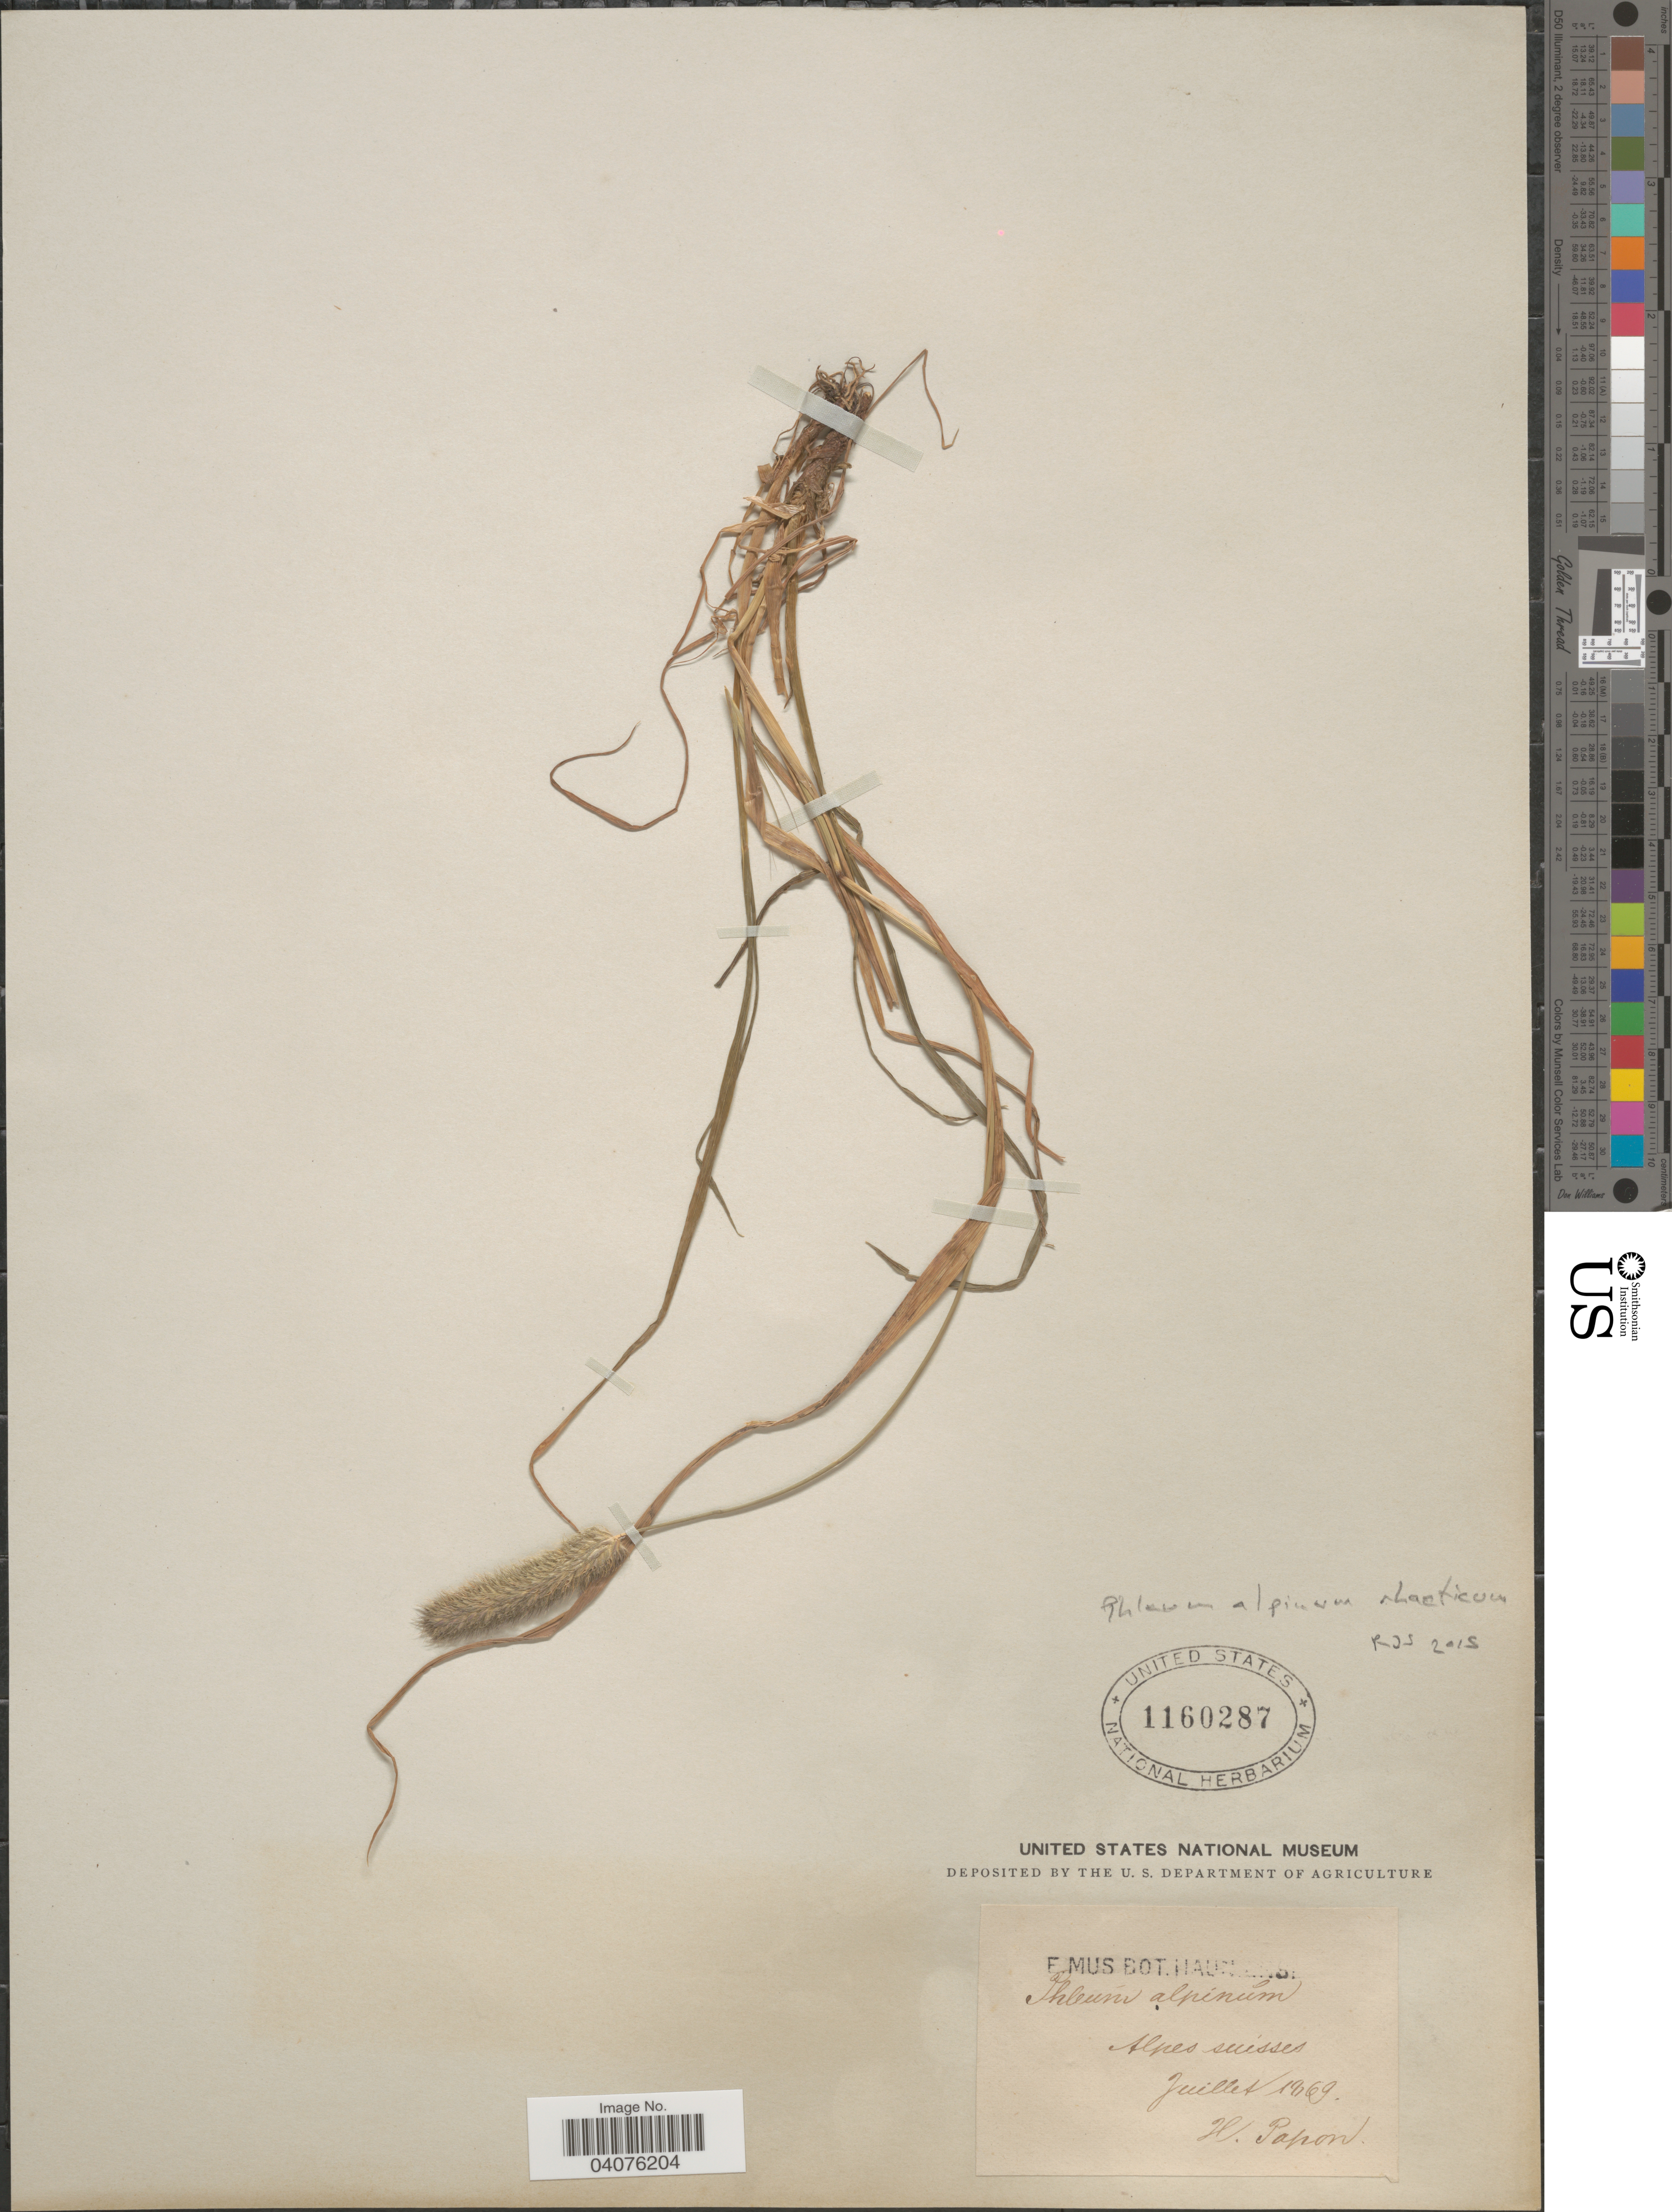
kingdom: Plantae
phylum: Tracheophyta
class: Liliopsida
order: Poales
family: Poaceae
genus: Phleum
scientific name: Phleum alpinum subsp. rhaeticum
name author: Humphries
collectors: H. Papon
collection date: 1869-07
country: Switzerland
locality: Alpes suisses.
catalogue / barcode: US 1160287